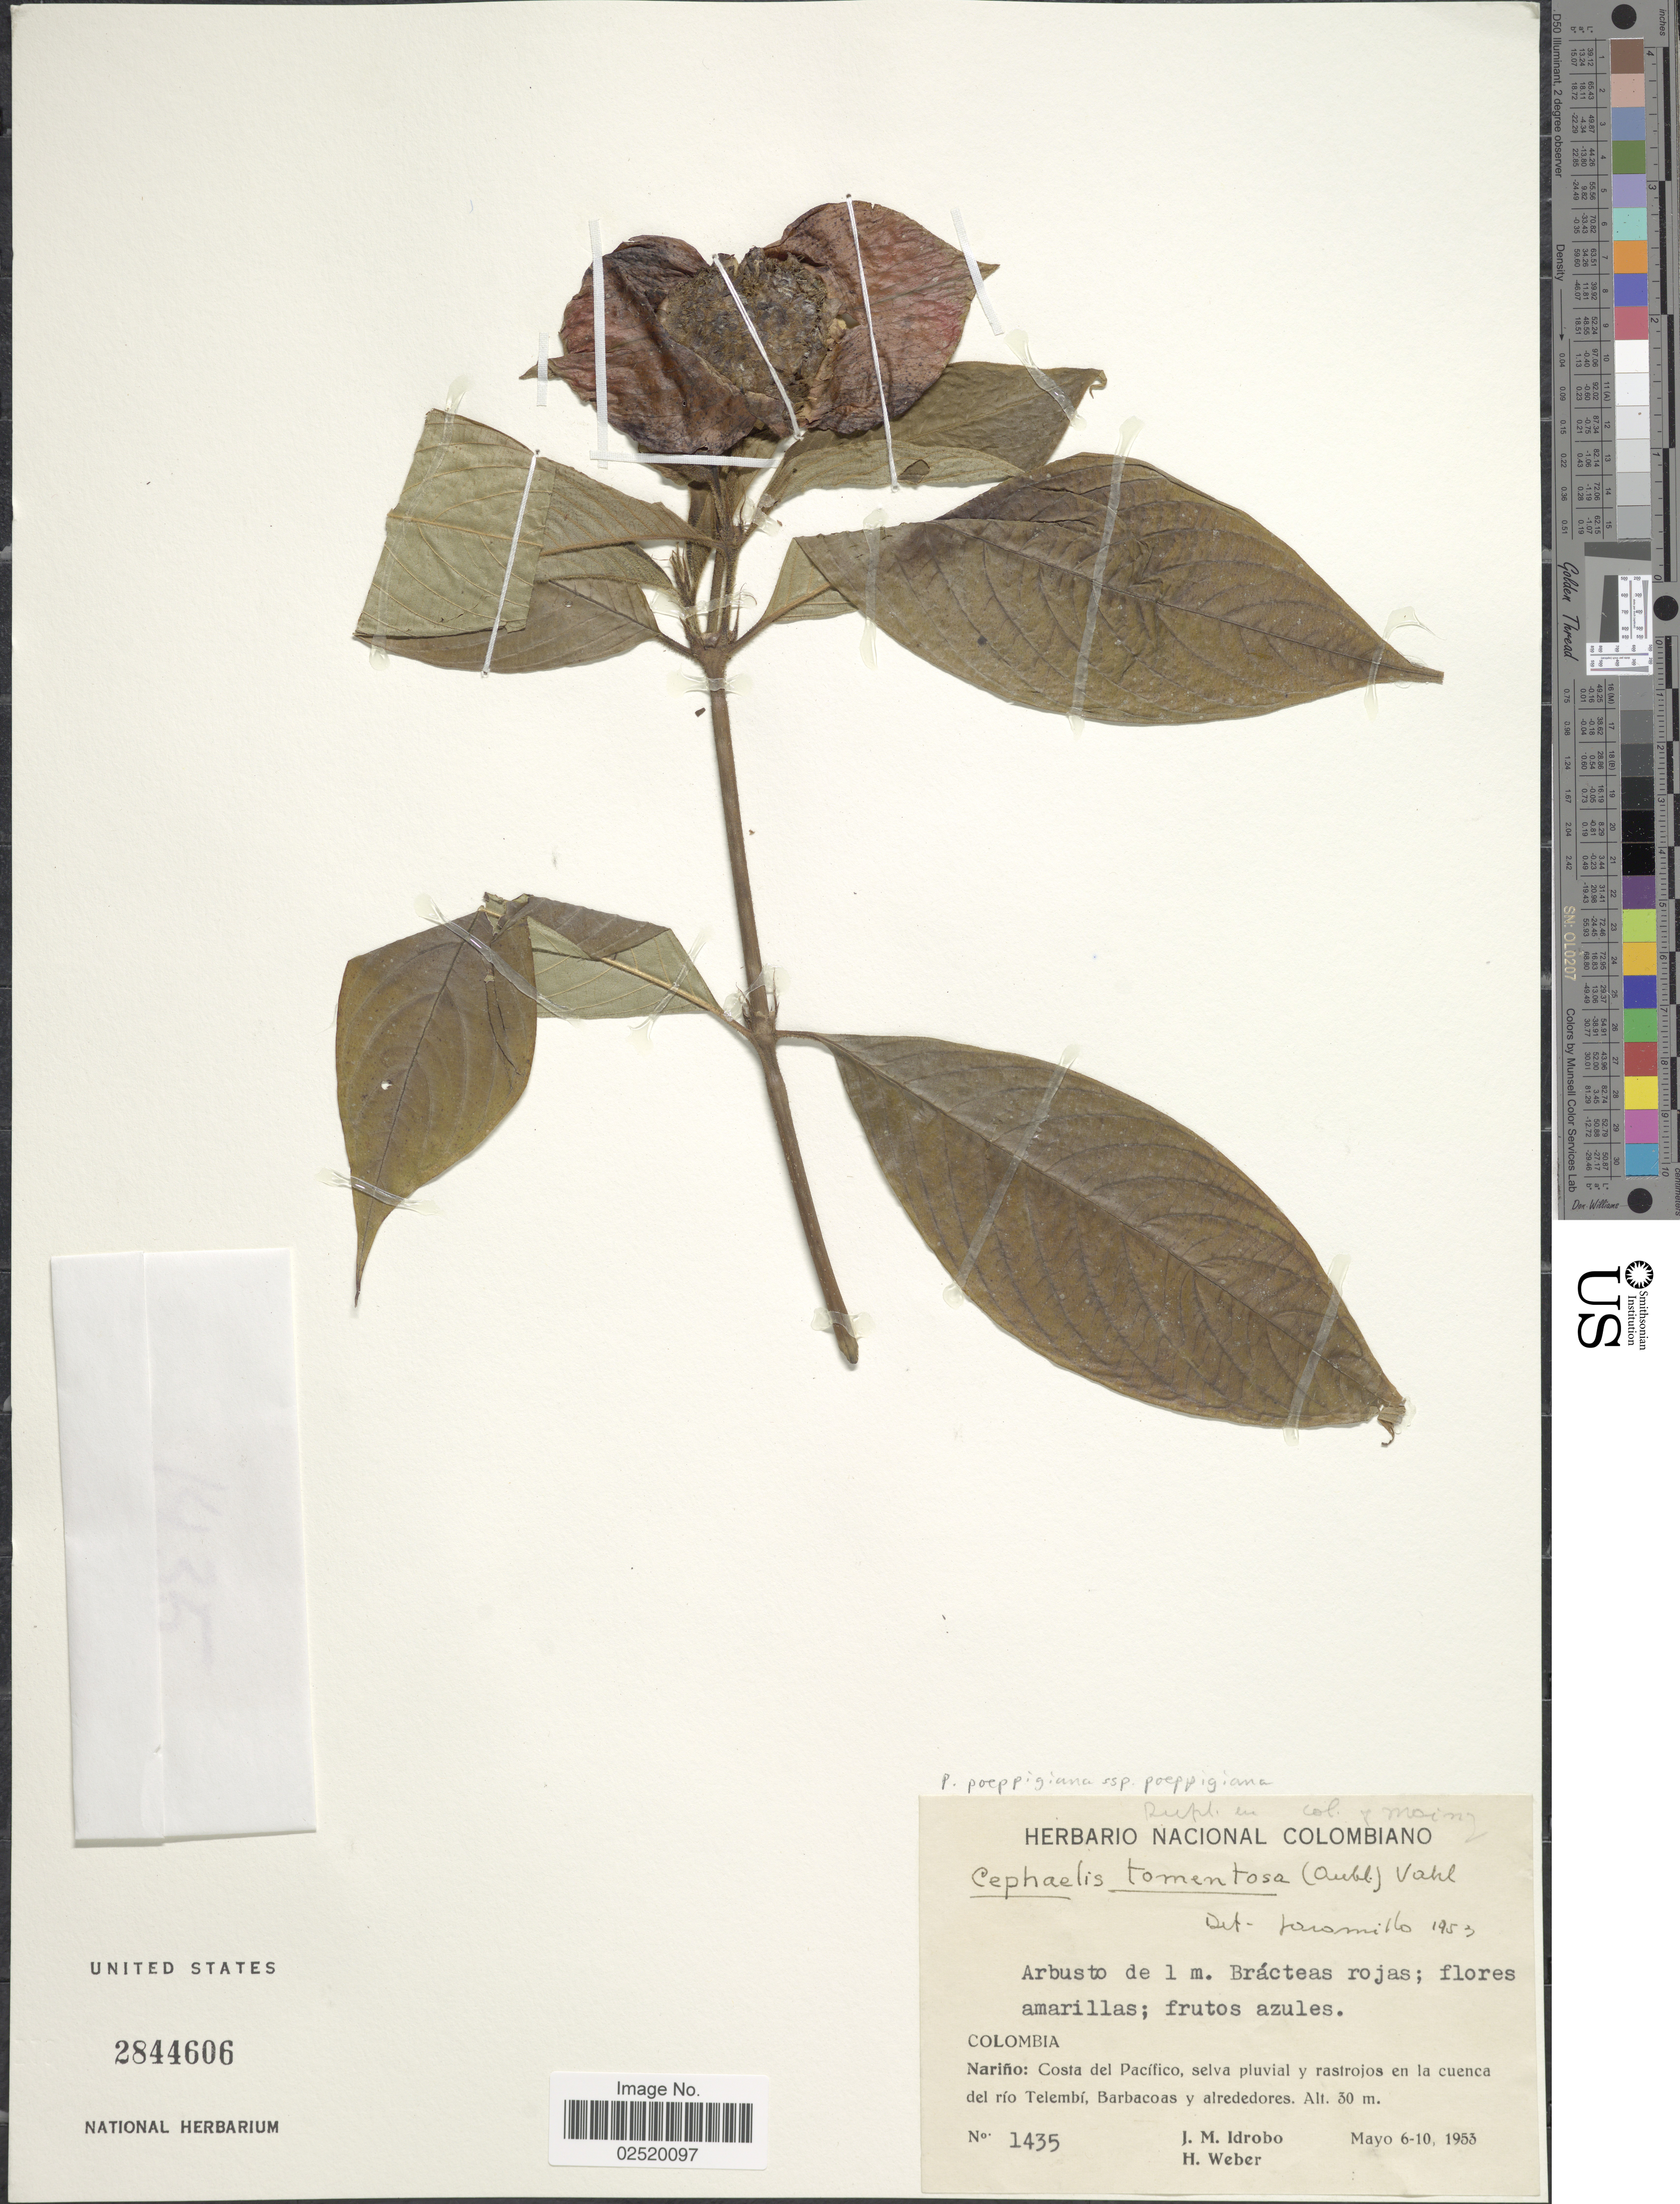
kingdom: Plantae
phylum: Tracheophyta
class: Magnoliopsida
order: Gentianales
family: Rubiaceae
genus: Psychotria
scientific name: Psychotria poeppigiana subsp. poeppigiana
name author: Müll. Arg.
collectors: J. M. Idrobo & H. Weber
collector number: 1435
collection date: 1953-05-06/1953-05-10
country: Colombia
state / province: Nariño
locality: Colombia, Narino: Costa del Pacifico, selva pluvial y rastrojos en la cuenca del rio Telembi, Barbacoas y alrededores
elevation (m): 30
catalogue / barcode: US 2844606